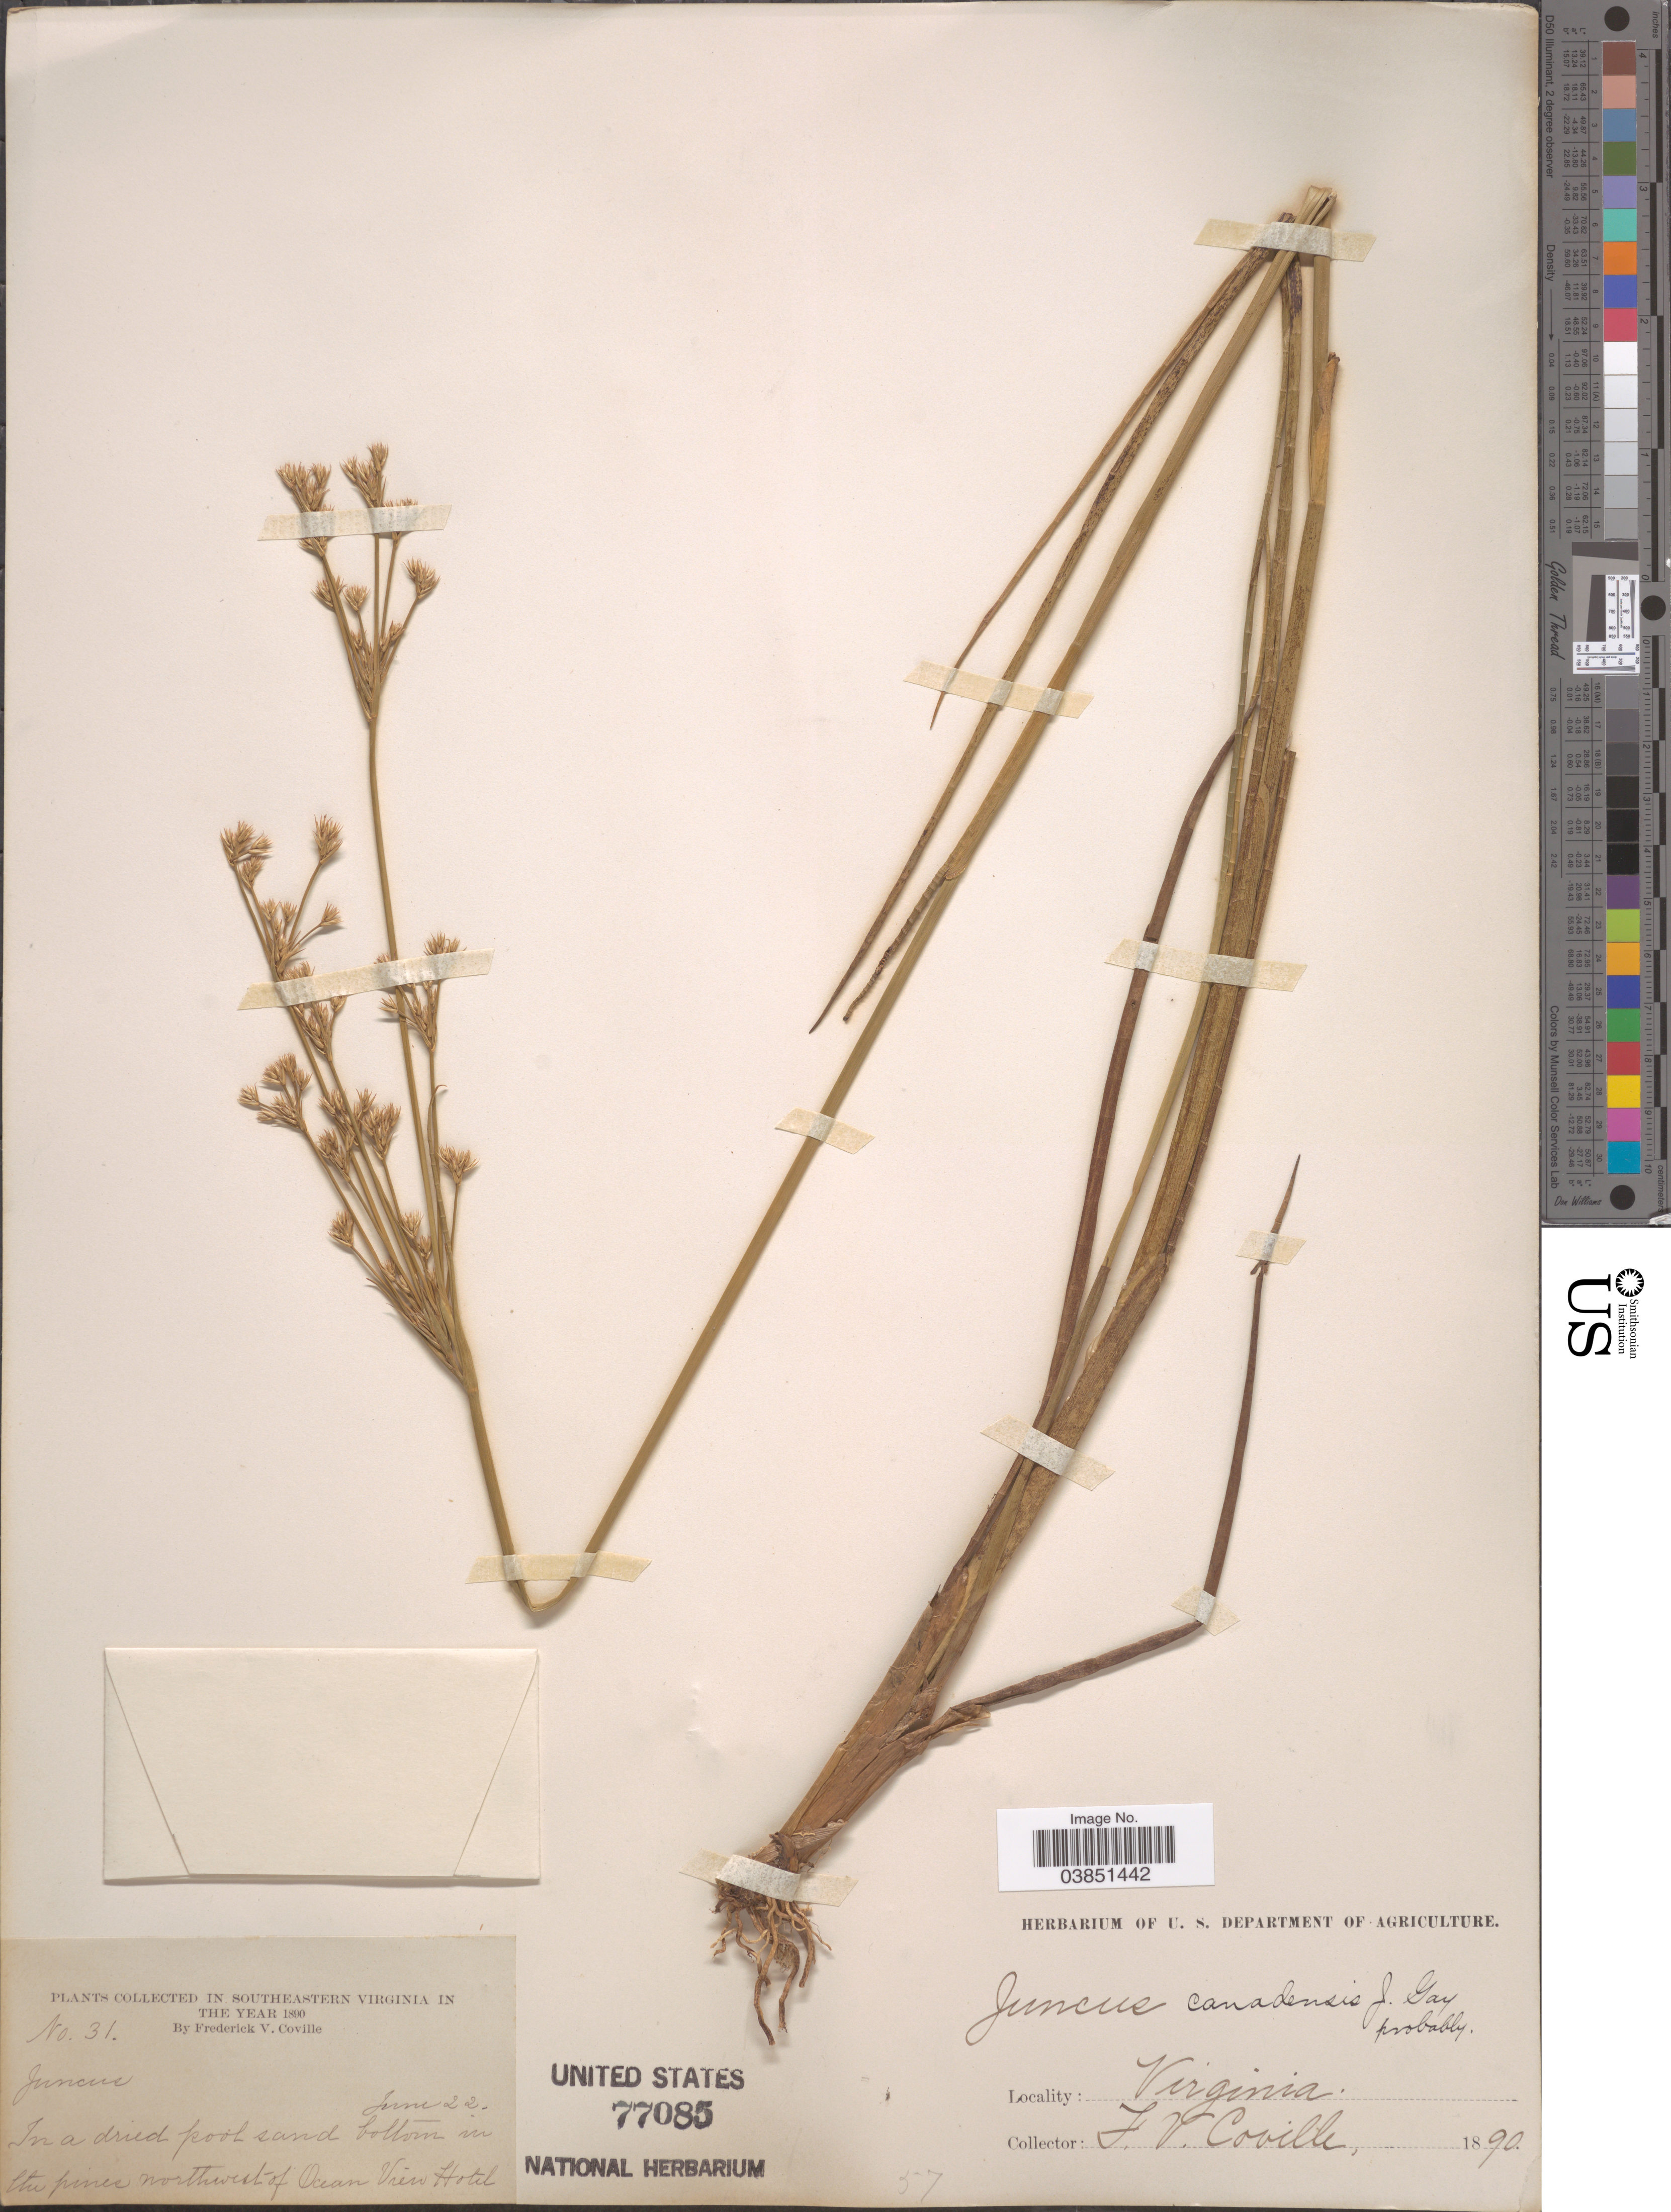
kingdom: Plantae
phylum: Tracheophyta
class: Liliopsida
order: Poales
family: Juncaceae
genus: Juncus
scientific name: Juncus canadensis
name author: J. Gay ex Laharpe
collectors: F. V. Coville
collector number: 31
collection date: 1890-06-22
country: United States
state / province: Virginia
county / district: City of Norfolk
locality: Southeastern Virginia. Northwest of Ocean View Hotel.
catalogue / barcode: US 77085